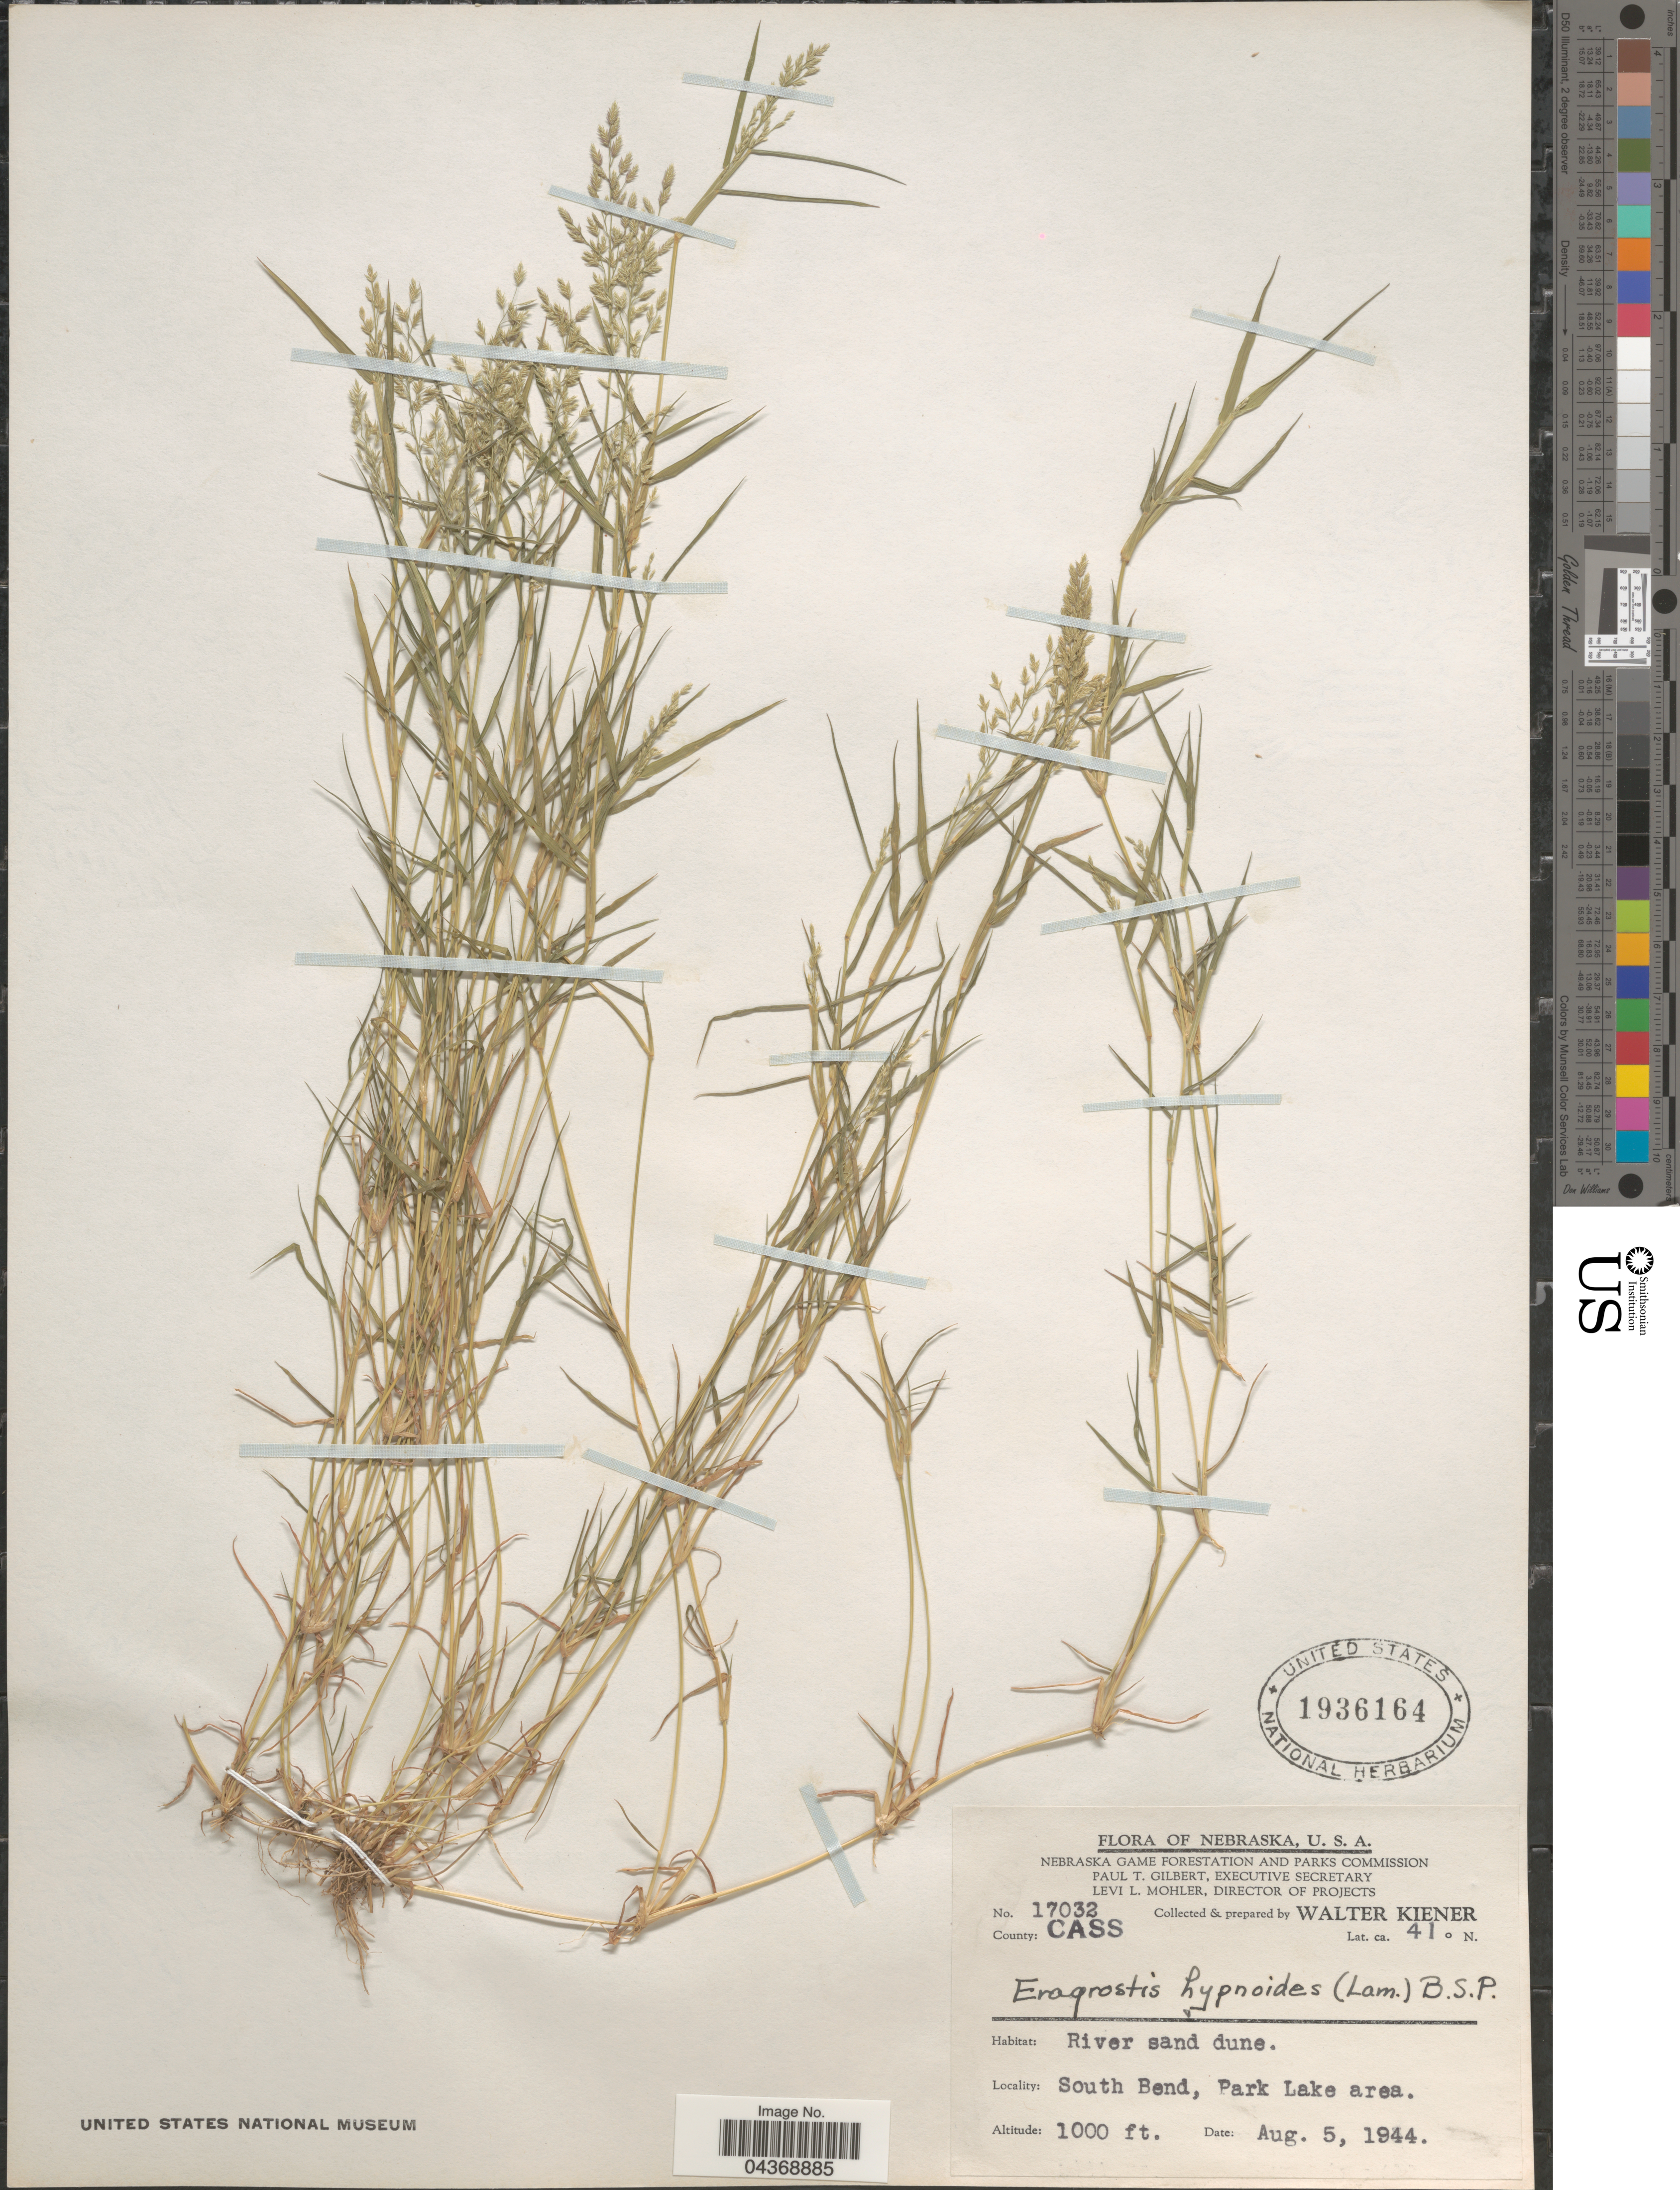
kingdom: Plantae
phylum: Tracheophyta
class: Liliopsida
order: Poales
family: Poaceae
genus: Eragrostis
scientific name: Eragrostis hypnoides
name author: (Lam.) Britton, Stearns & Poggenb.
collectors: W. Kiener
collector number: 17032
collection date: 1944-08-05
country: United States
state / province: Nebraska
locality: County: Cass. South Bend, Park Lake area.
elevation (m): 305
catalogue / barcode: US 1936164